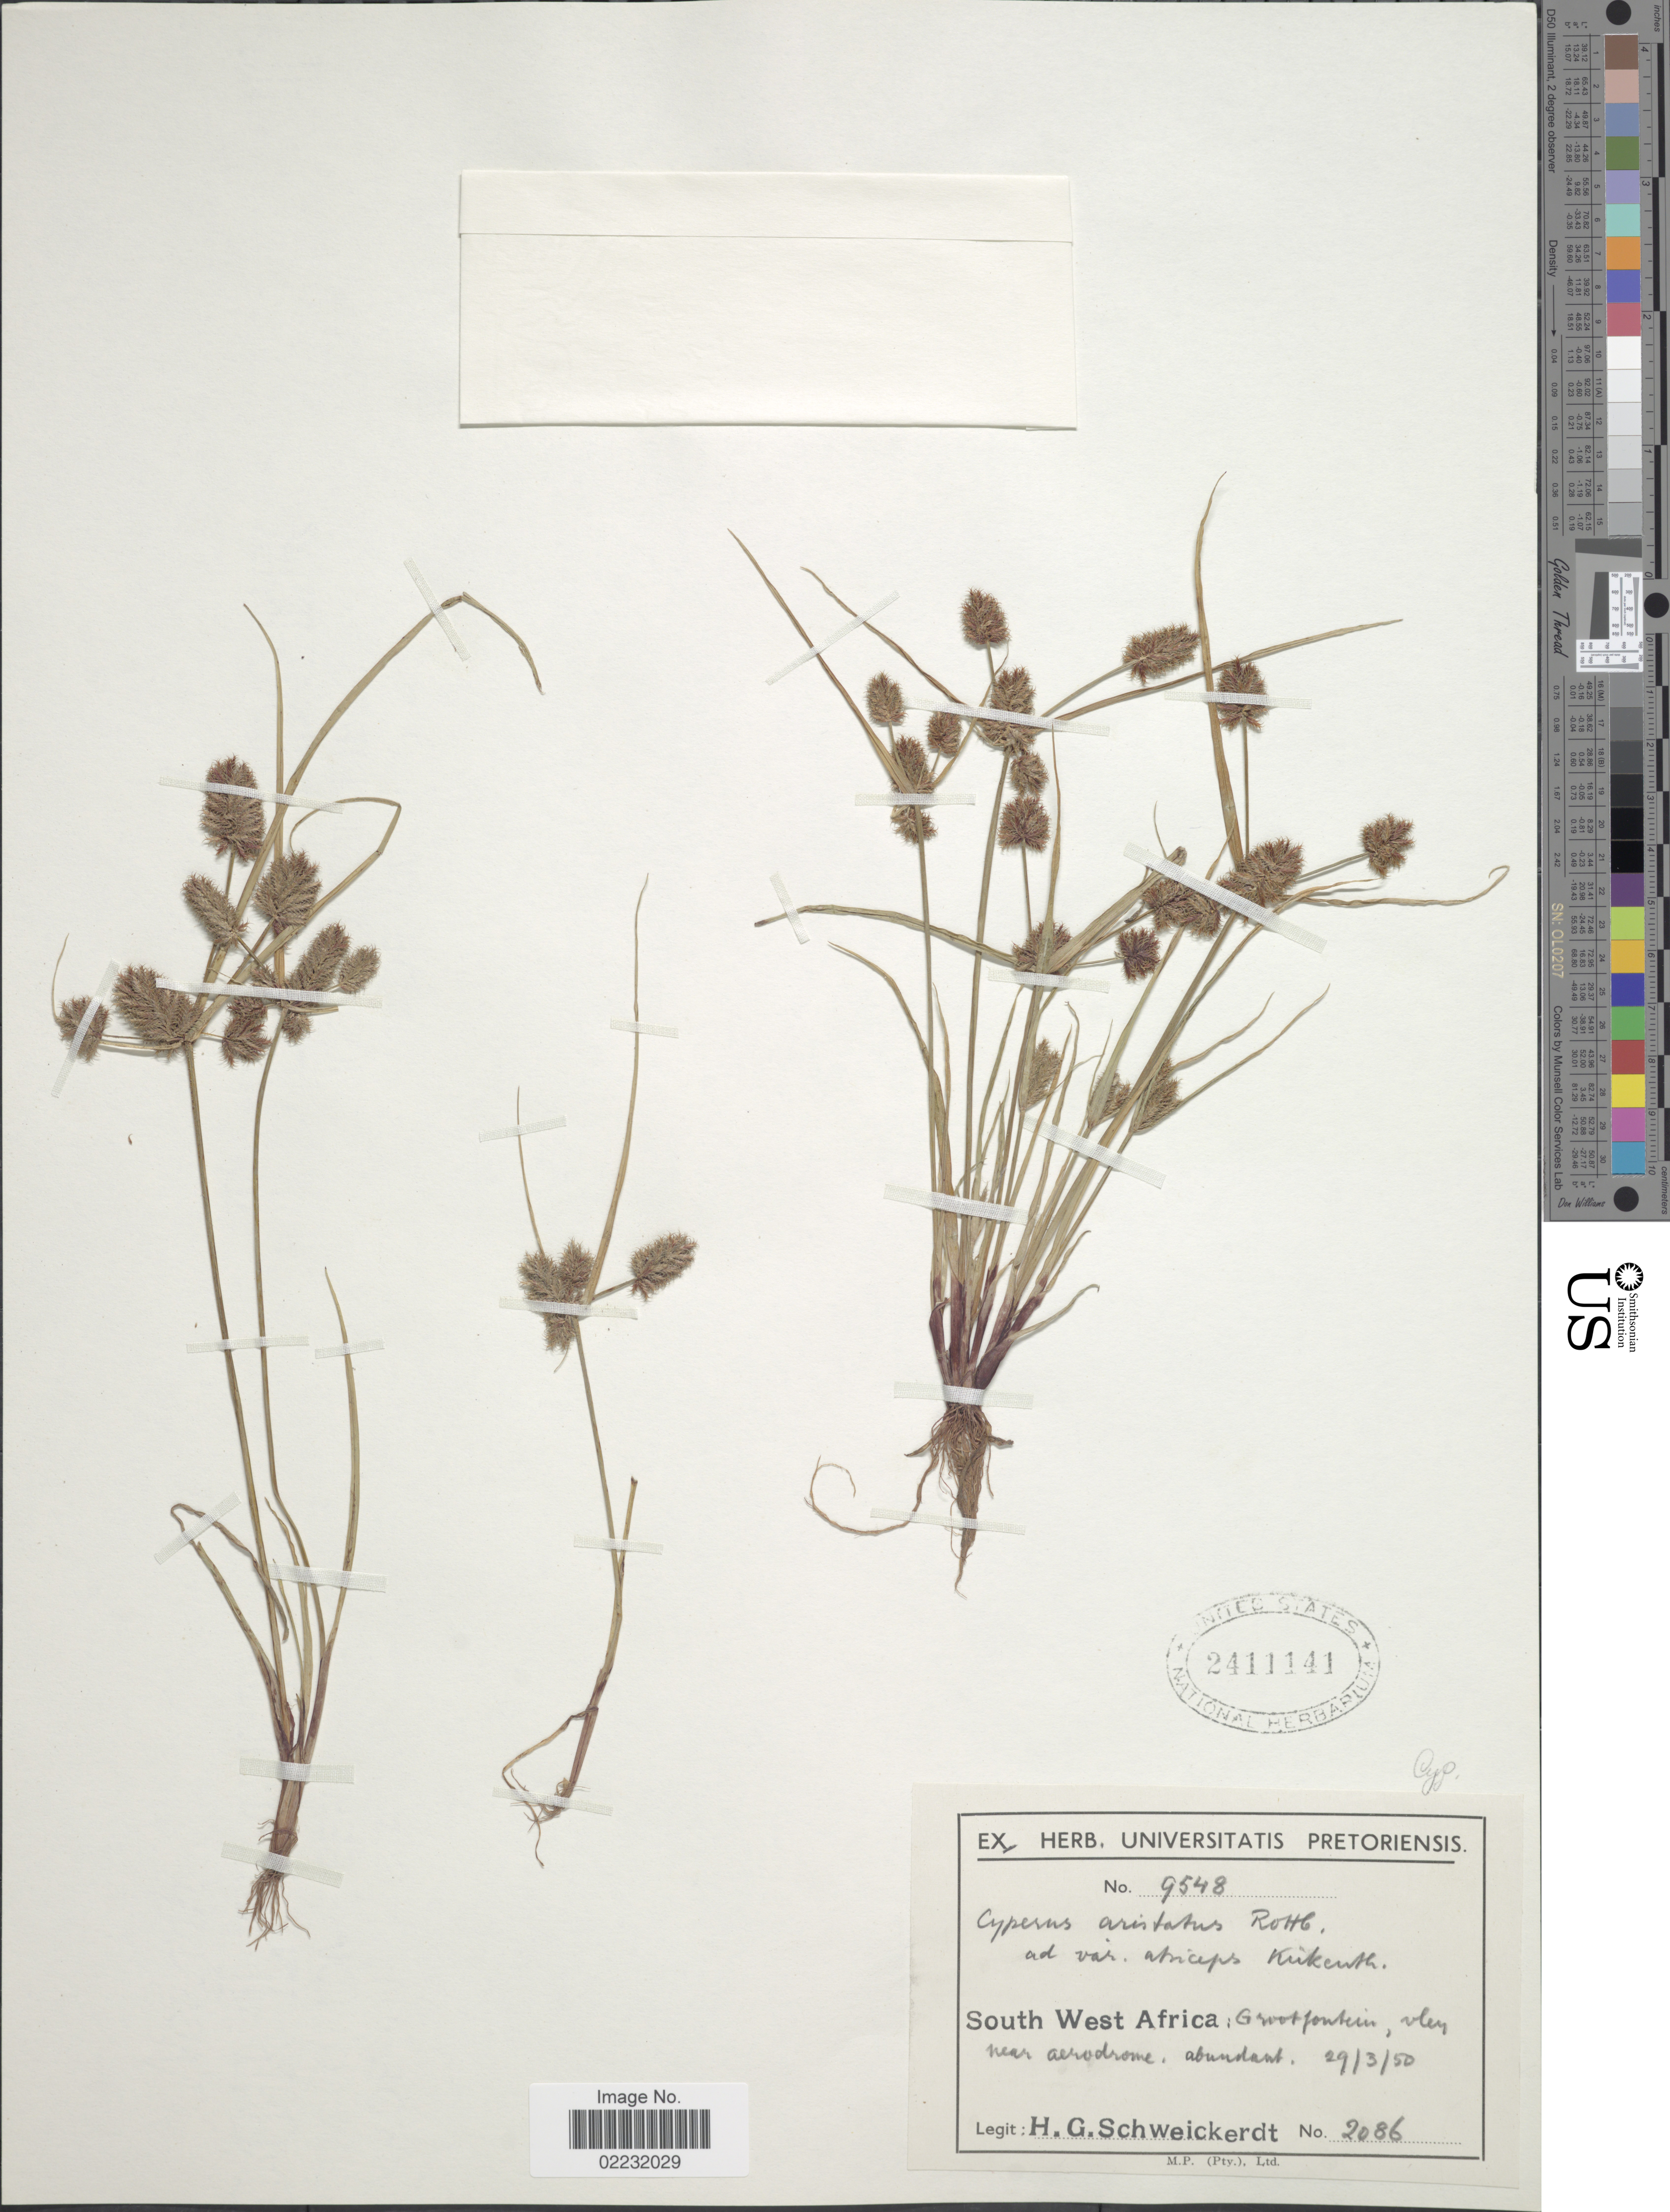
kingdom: Plantae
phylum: Tracheophyta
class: Liliopsida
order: Poales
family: Cyperaceae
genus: Cyperus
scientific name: Cyperus squarrosus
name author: L.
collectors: H. Schweickerdt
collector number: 2086/9548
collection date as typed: Transcribed d/m/y: 29/3/50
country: Namibia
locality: South West Africa: Grootfontein, vlei near aerodrome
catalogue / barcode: US 2411141